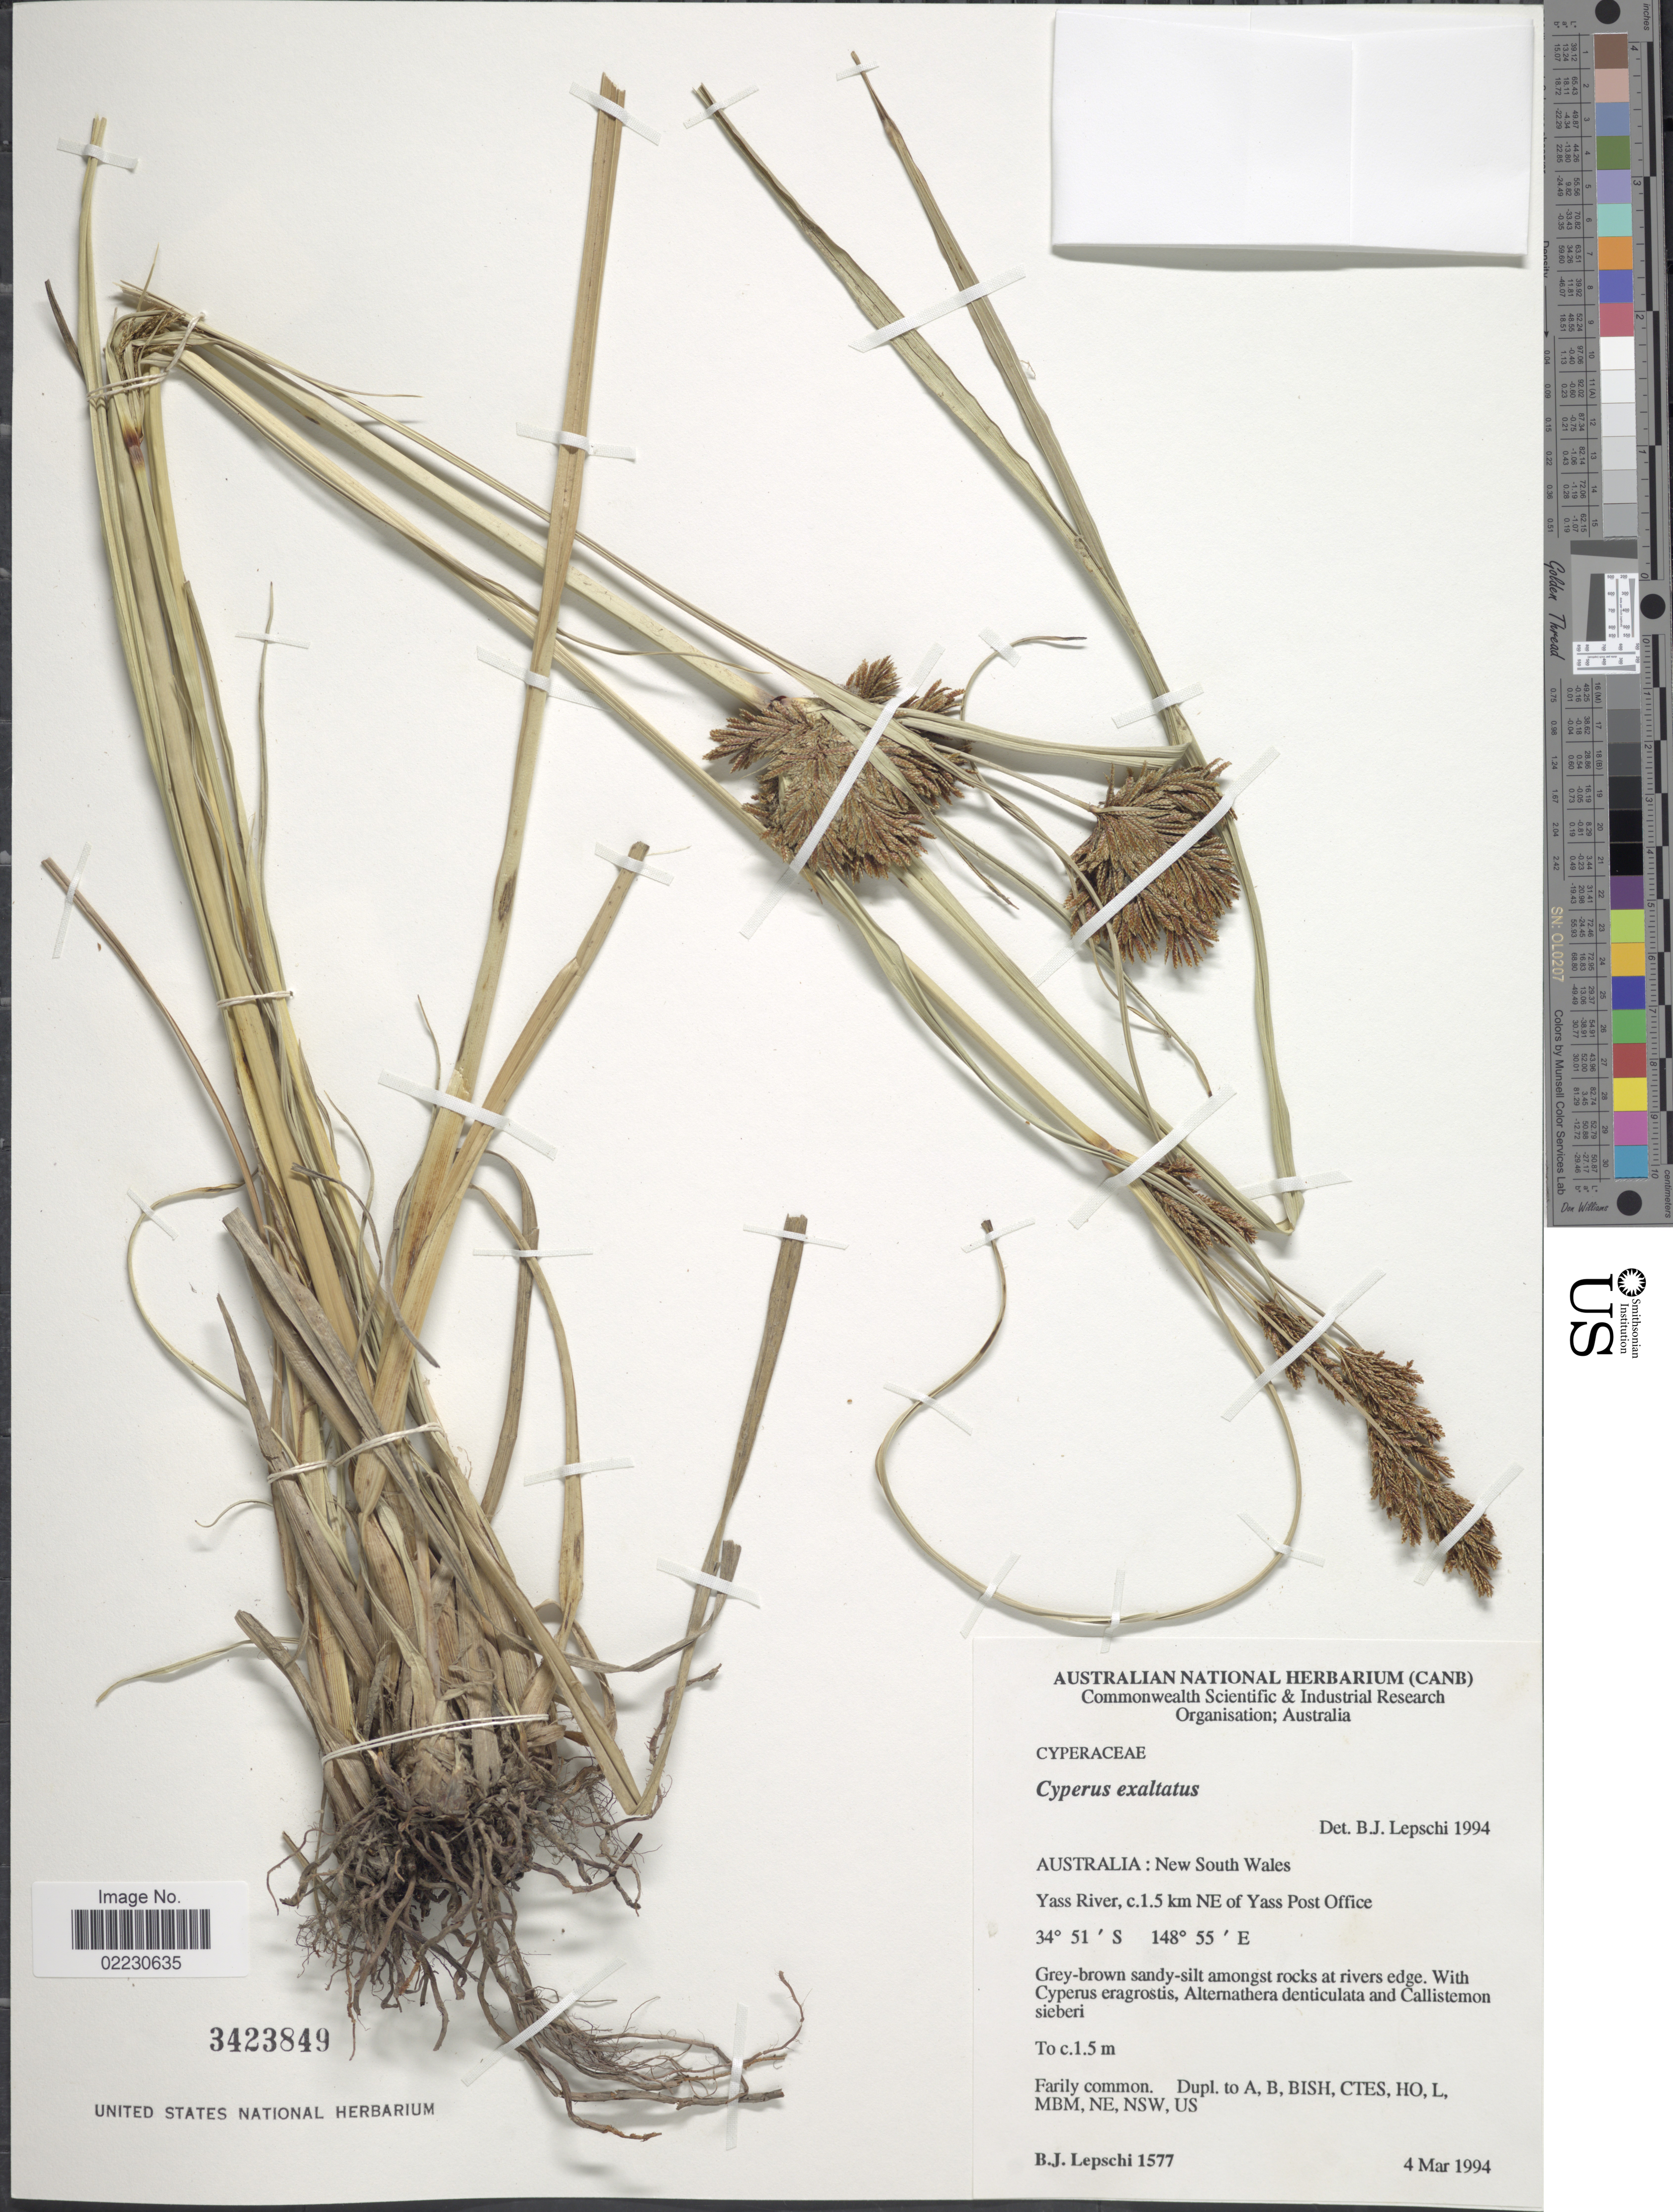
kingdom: Plantae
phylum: Tracheophyta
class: Liliopsida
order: Poales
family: Cyperaceae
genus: Cyperus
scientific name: Cyperus exaltatus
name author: Retz.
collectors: B. Lepschi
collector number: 1577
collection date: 1994-03-04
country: Australia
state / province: New South Wales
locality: Yass River, c.1.5 km NE of Yass Post Office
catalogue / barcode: US 3423849